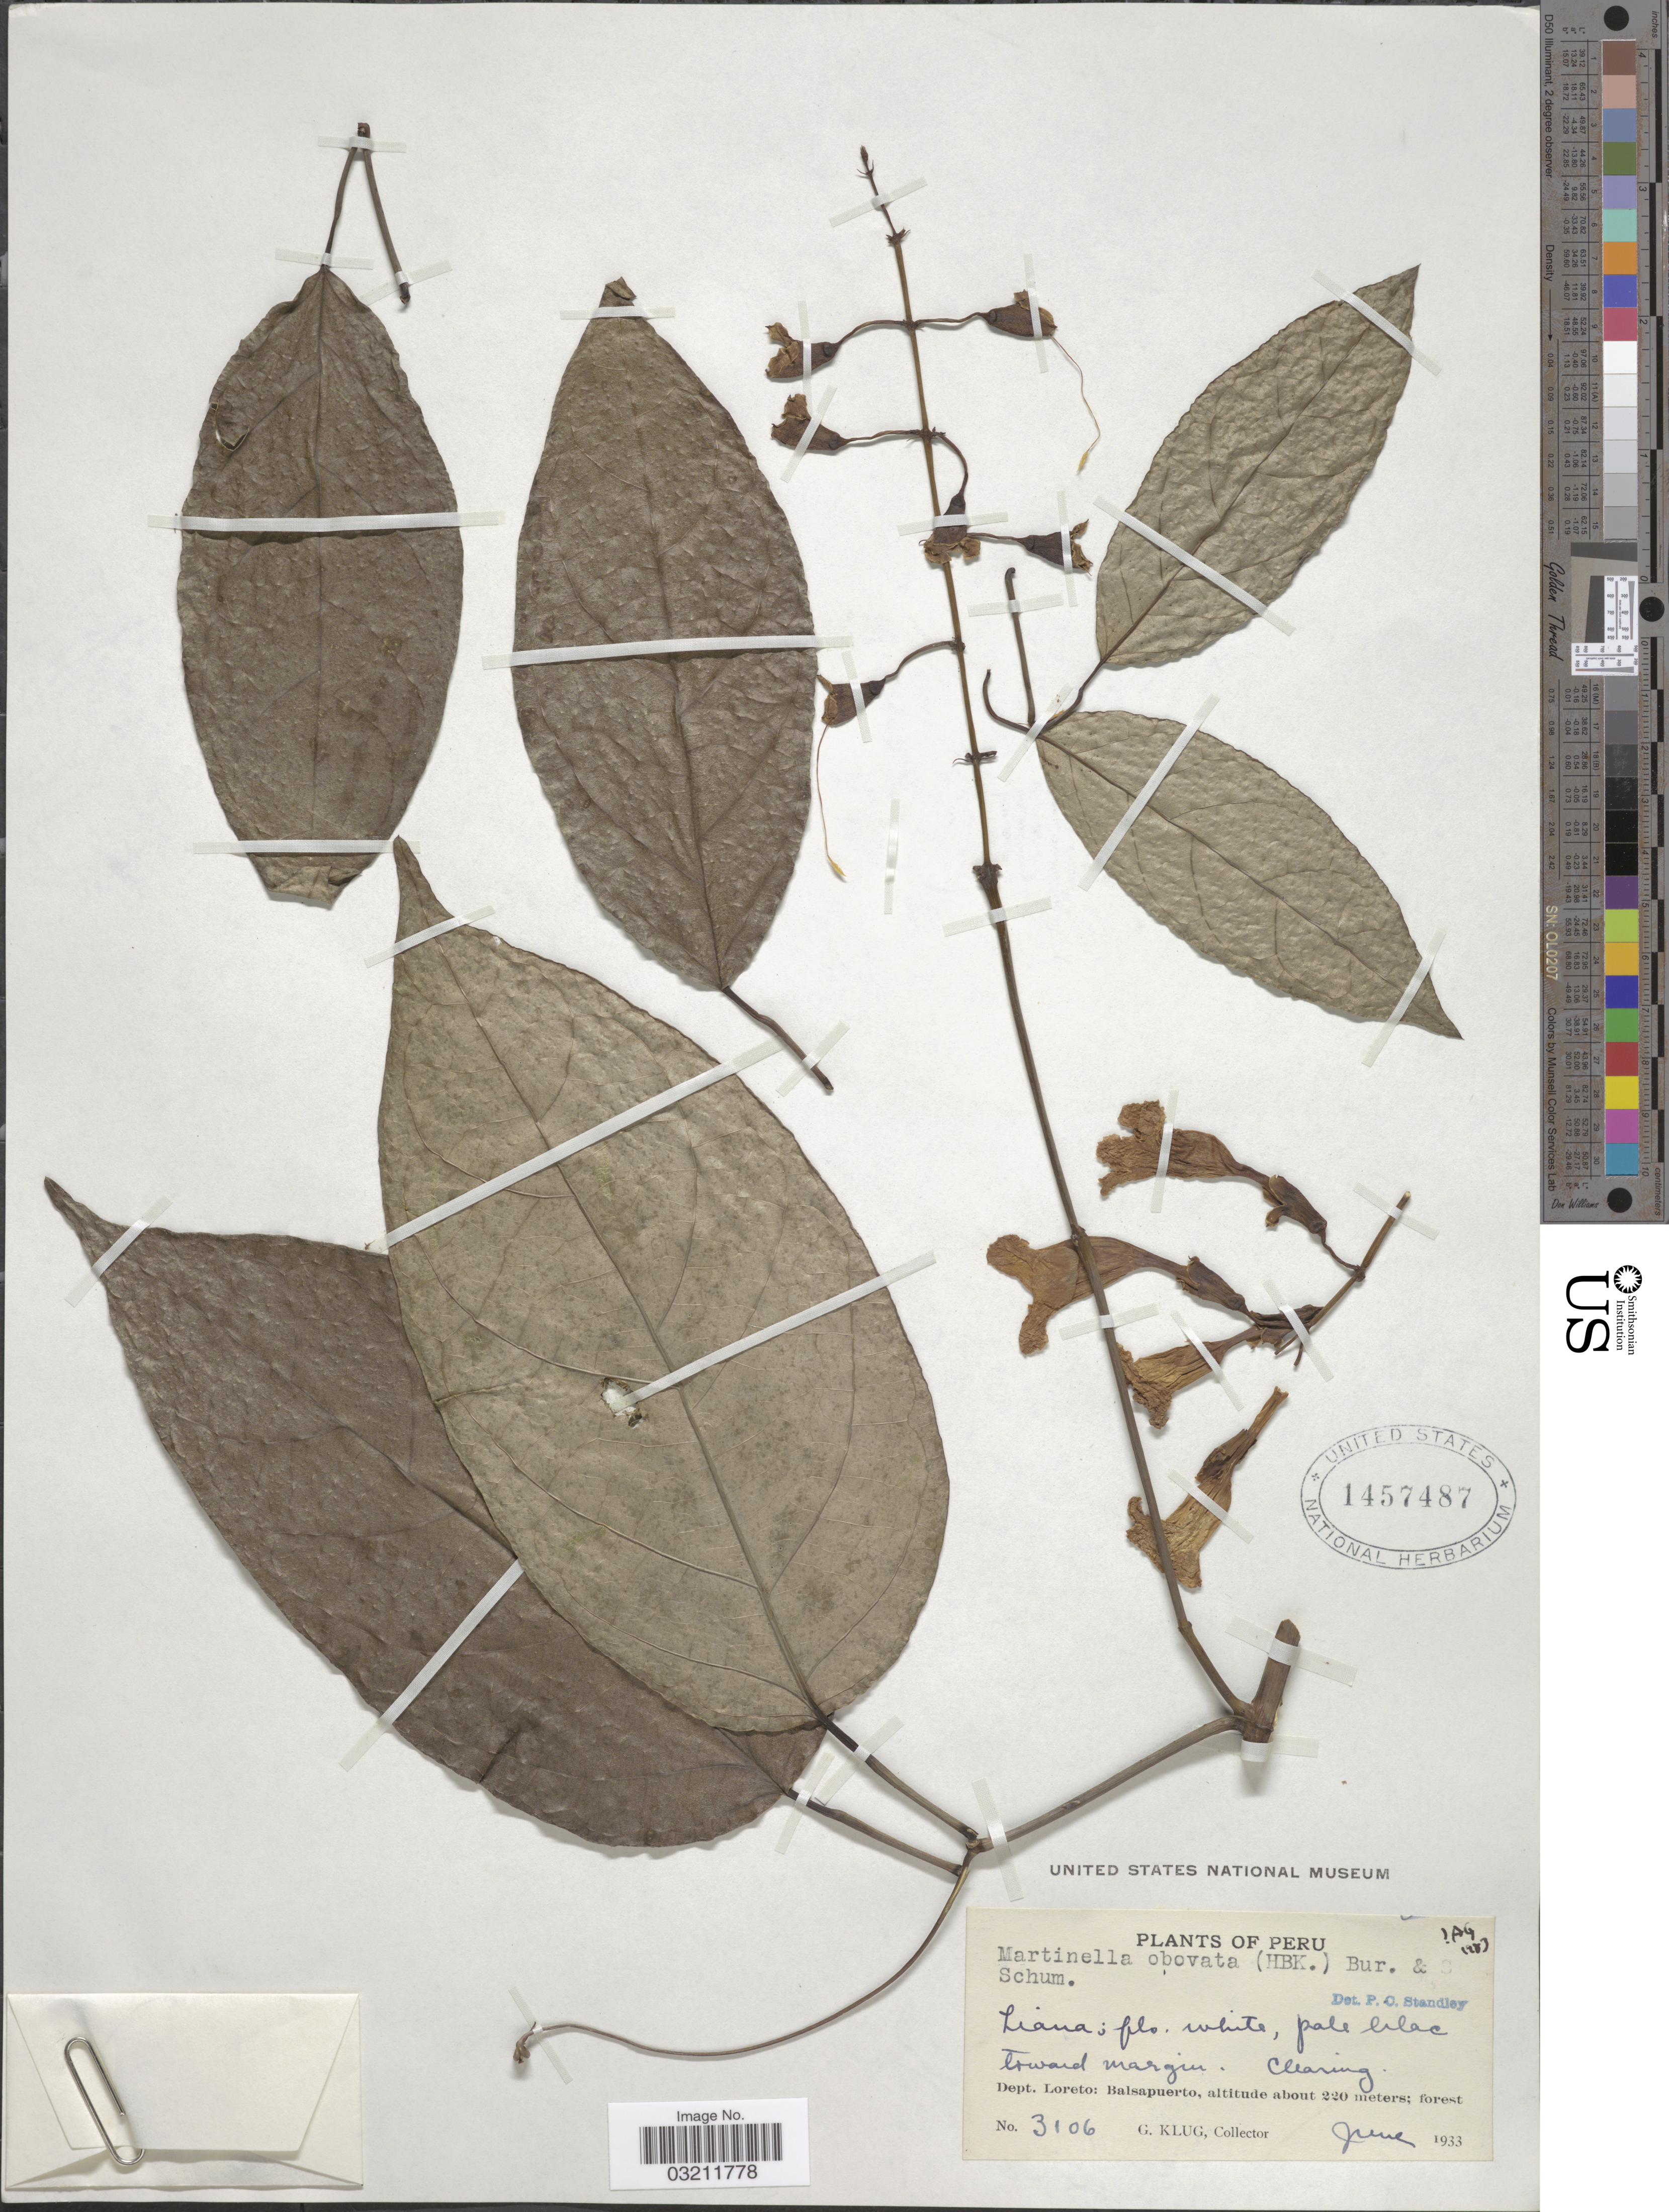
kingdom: Plantae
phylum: Tracheophyta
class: Magnoliopsida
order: Lamiales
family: Bignoniaceae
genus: Martinella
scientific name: Martinella obovata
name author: (Kunth) Bureau & K. Schum.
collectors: G. Klug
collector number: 3106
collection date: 1933-06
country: Peru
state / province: Loreto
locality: Dept. Loreto: Balsapuerto.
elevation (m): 220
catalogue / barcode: US 1457487